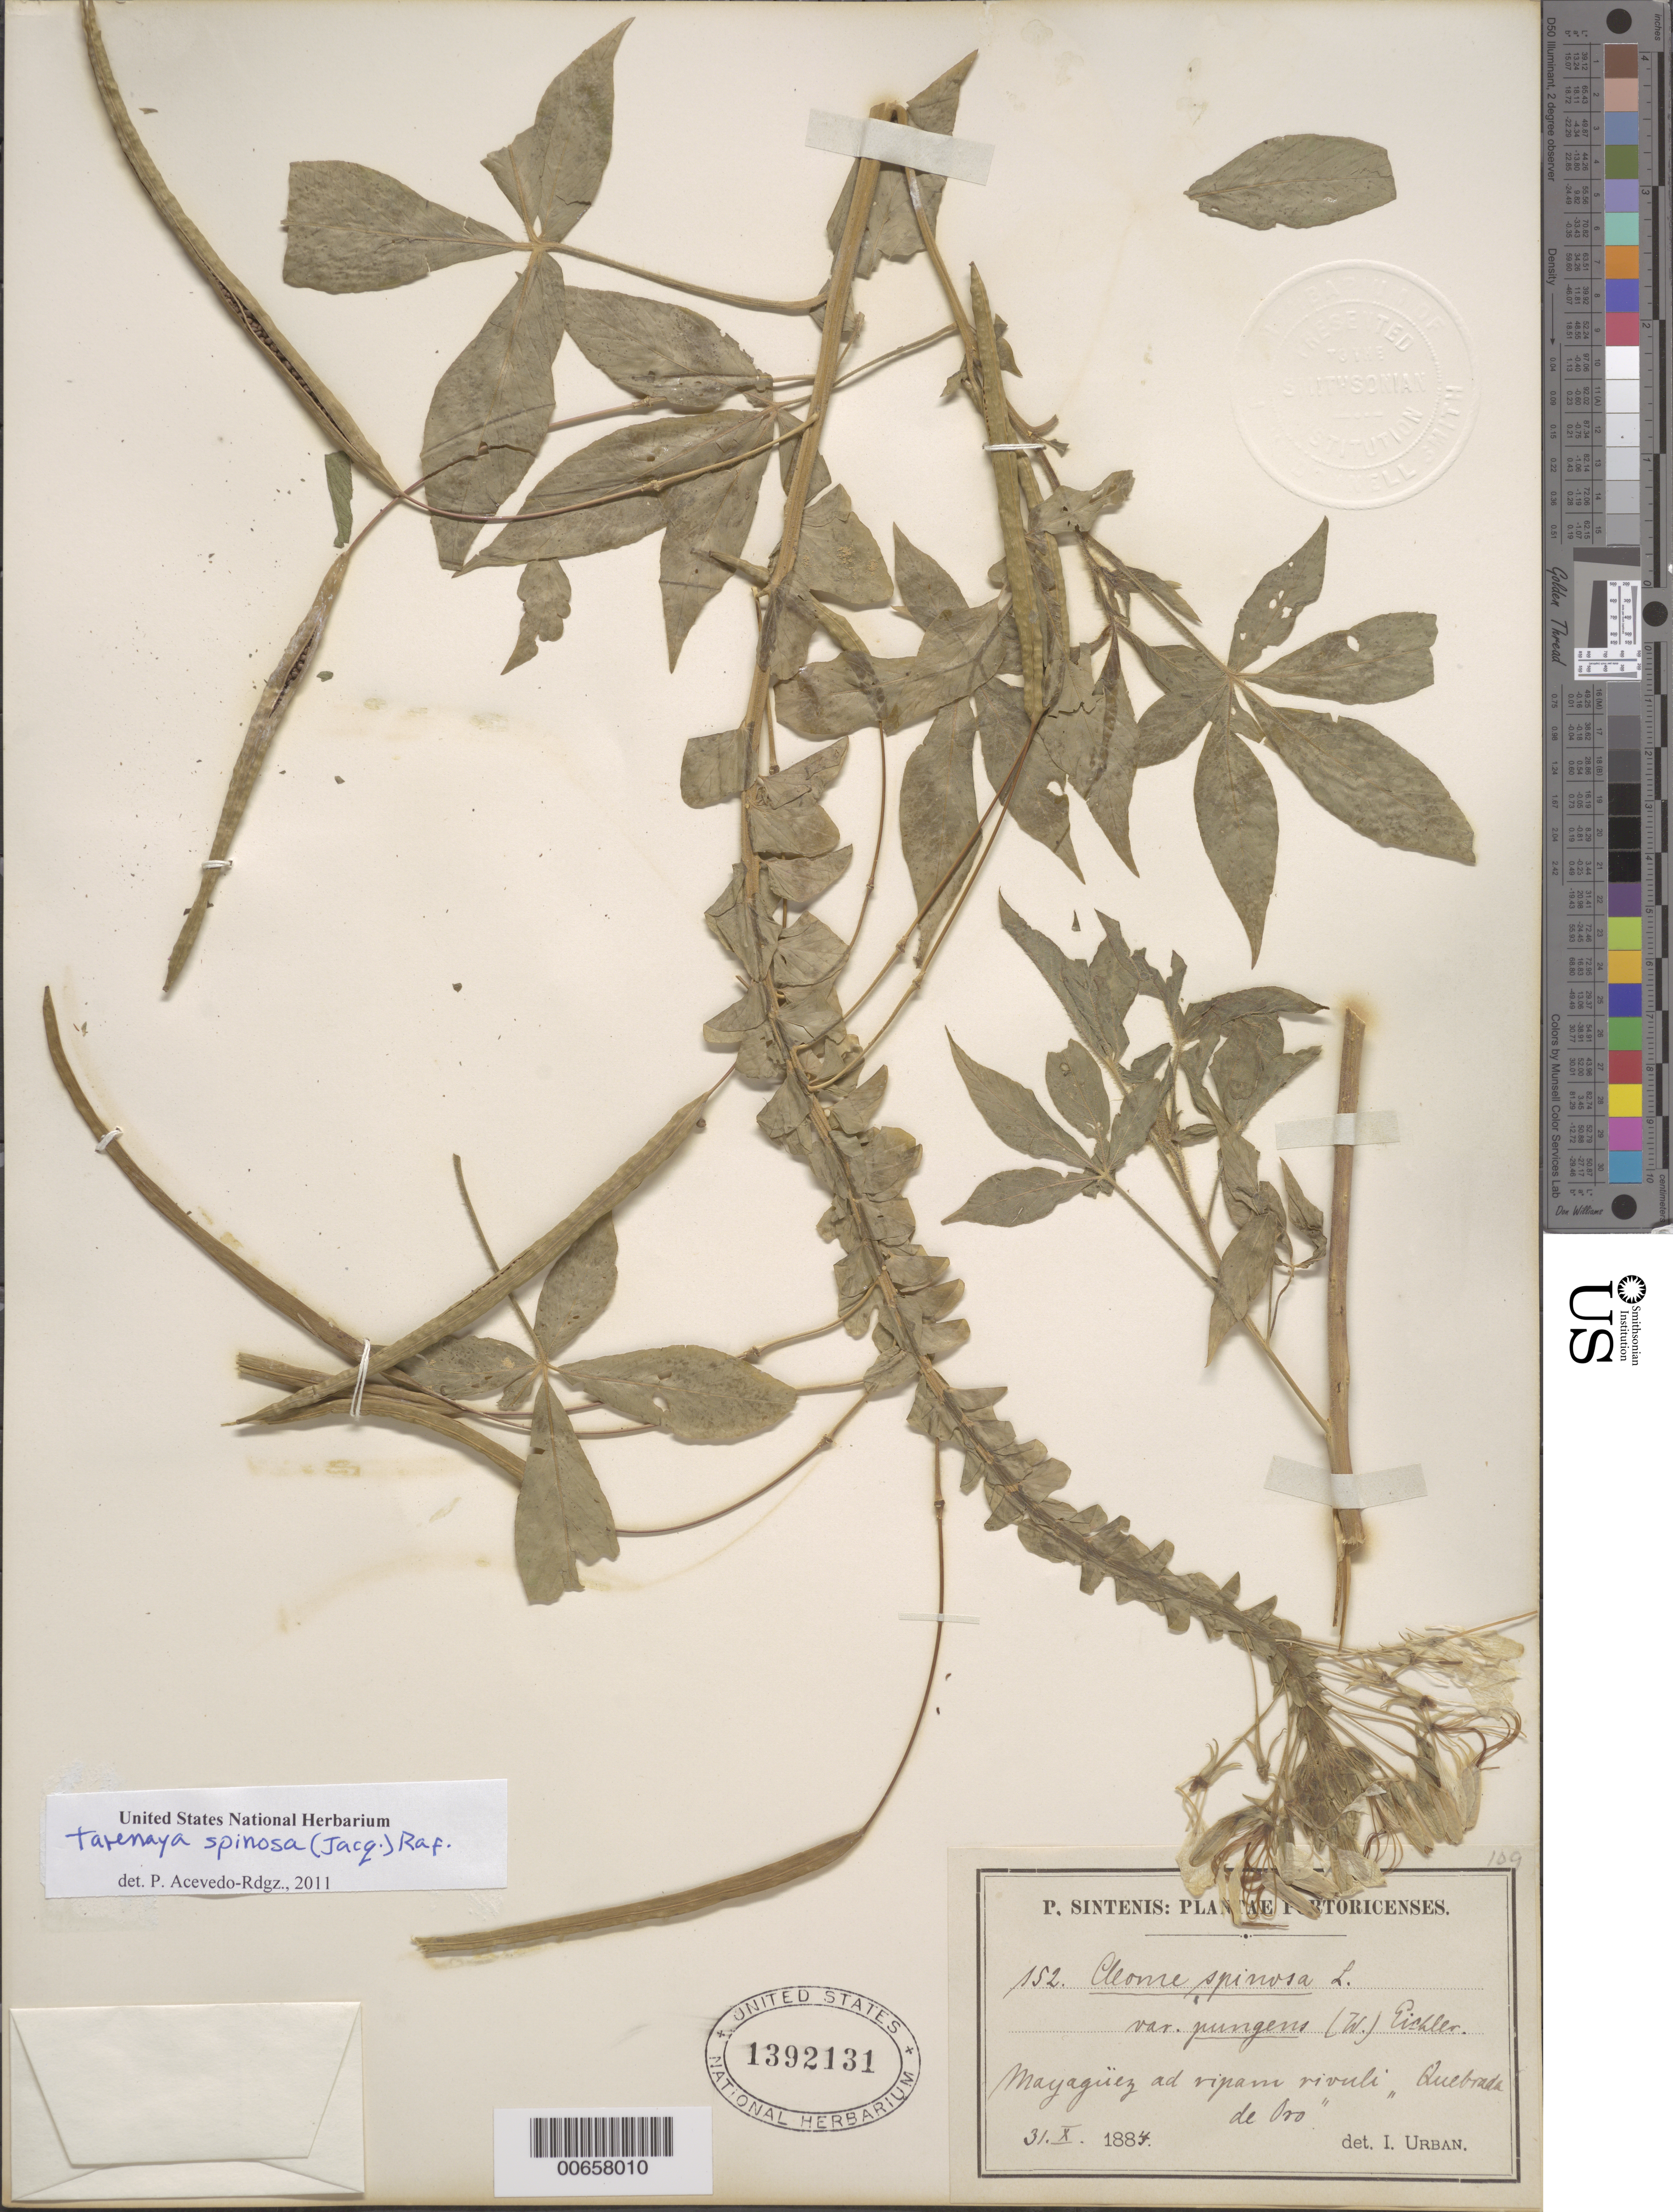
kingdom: Plantae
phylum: Tracheophyta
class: Magnoliopsida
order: Brassicales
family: Cleomaceae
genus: Tarenaya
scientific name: Tarenaya spinosa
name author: (Jacq.) Raf.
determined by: Acevedo-Rodríguez, P., (BOT), Smithsonian Institution - National Museum of Natural History (UNITED STATES)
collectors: P. Sintenis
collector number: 152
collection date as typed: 31 Oct 1884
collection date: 1884-10-31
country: Puerto Rico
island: Greater Antilles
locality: Mayaguez ad ripam rivuli "Quebrada de Oro"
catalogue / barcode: US 1392131